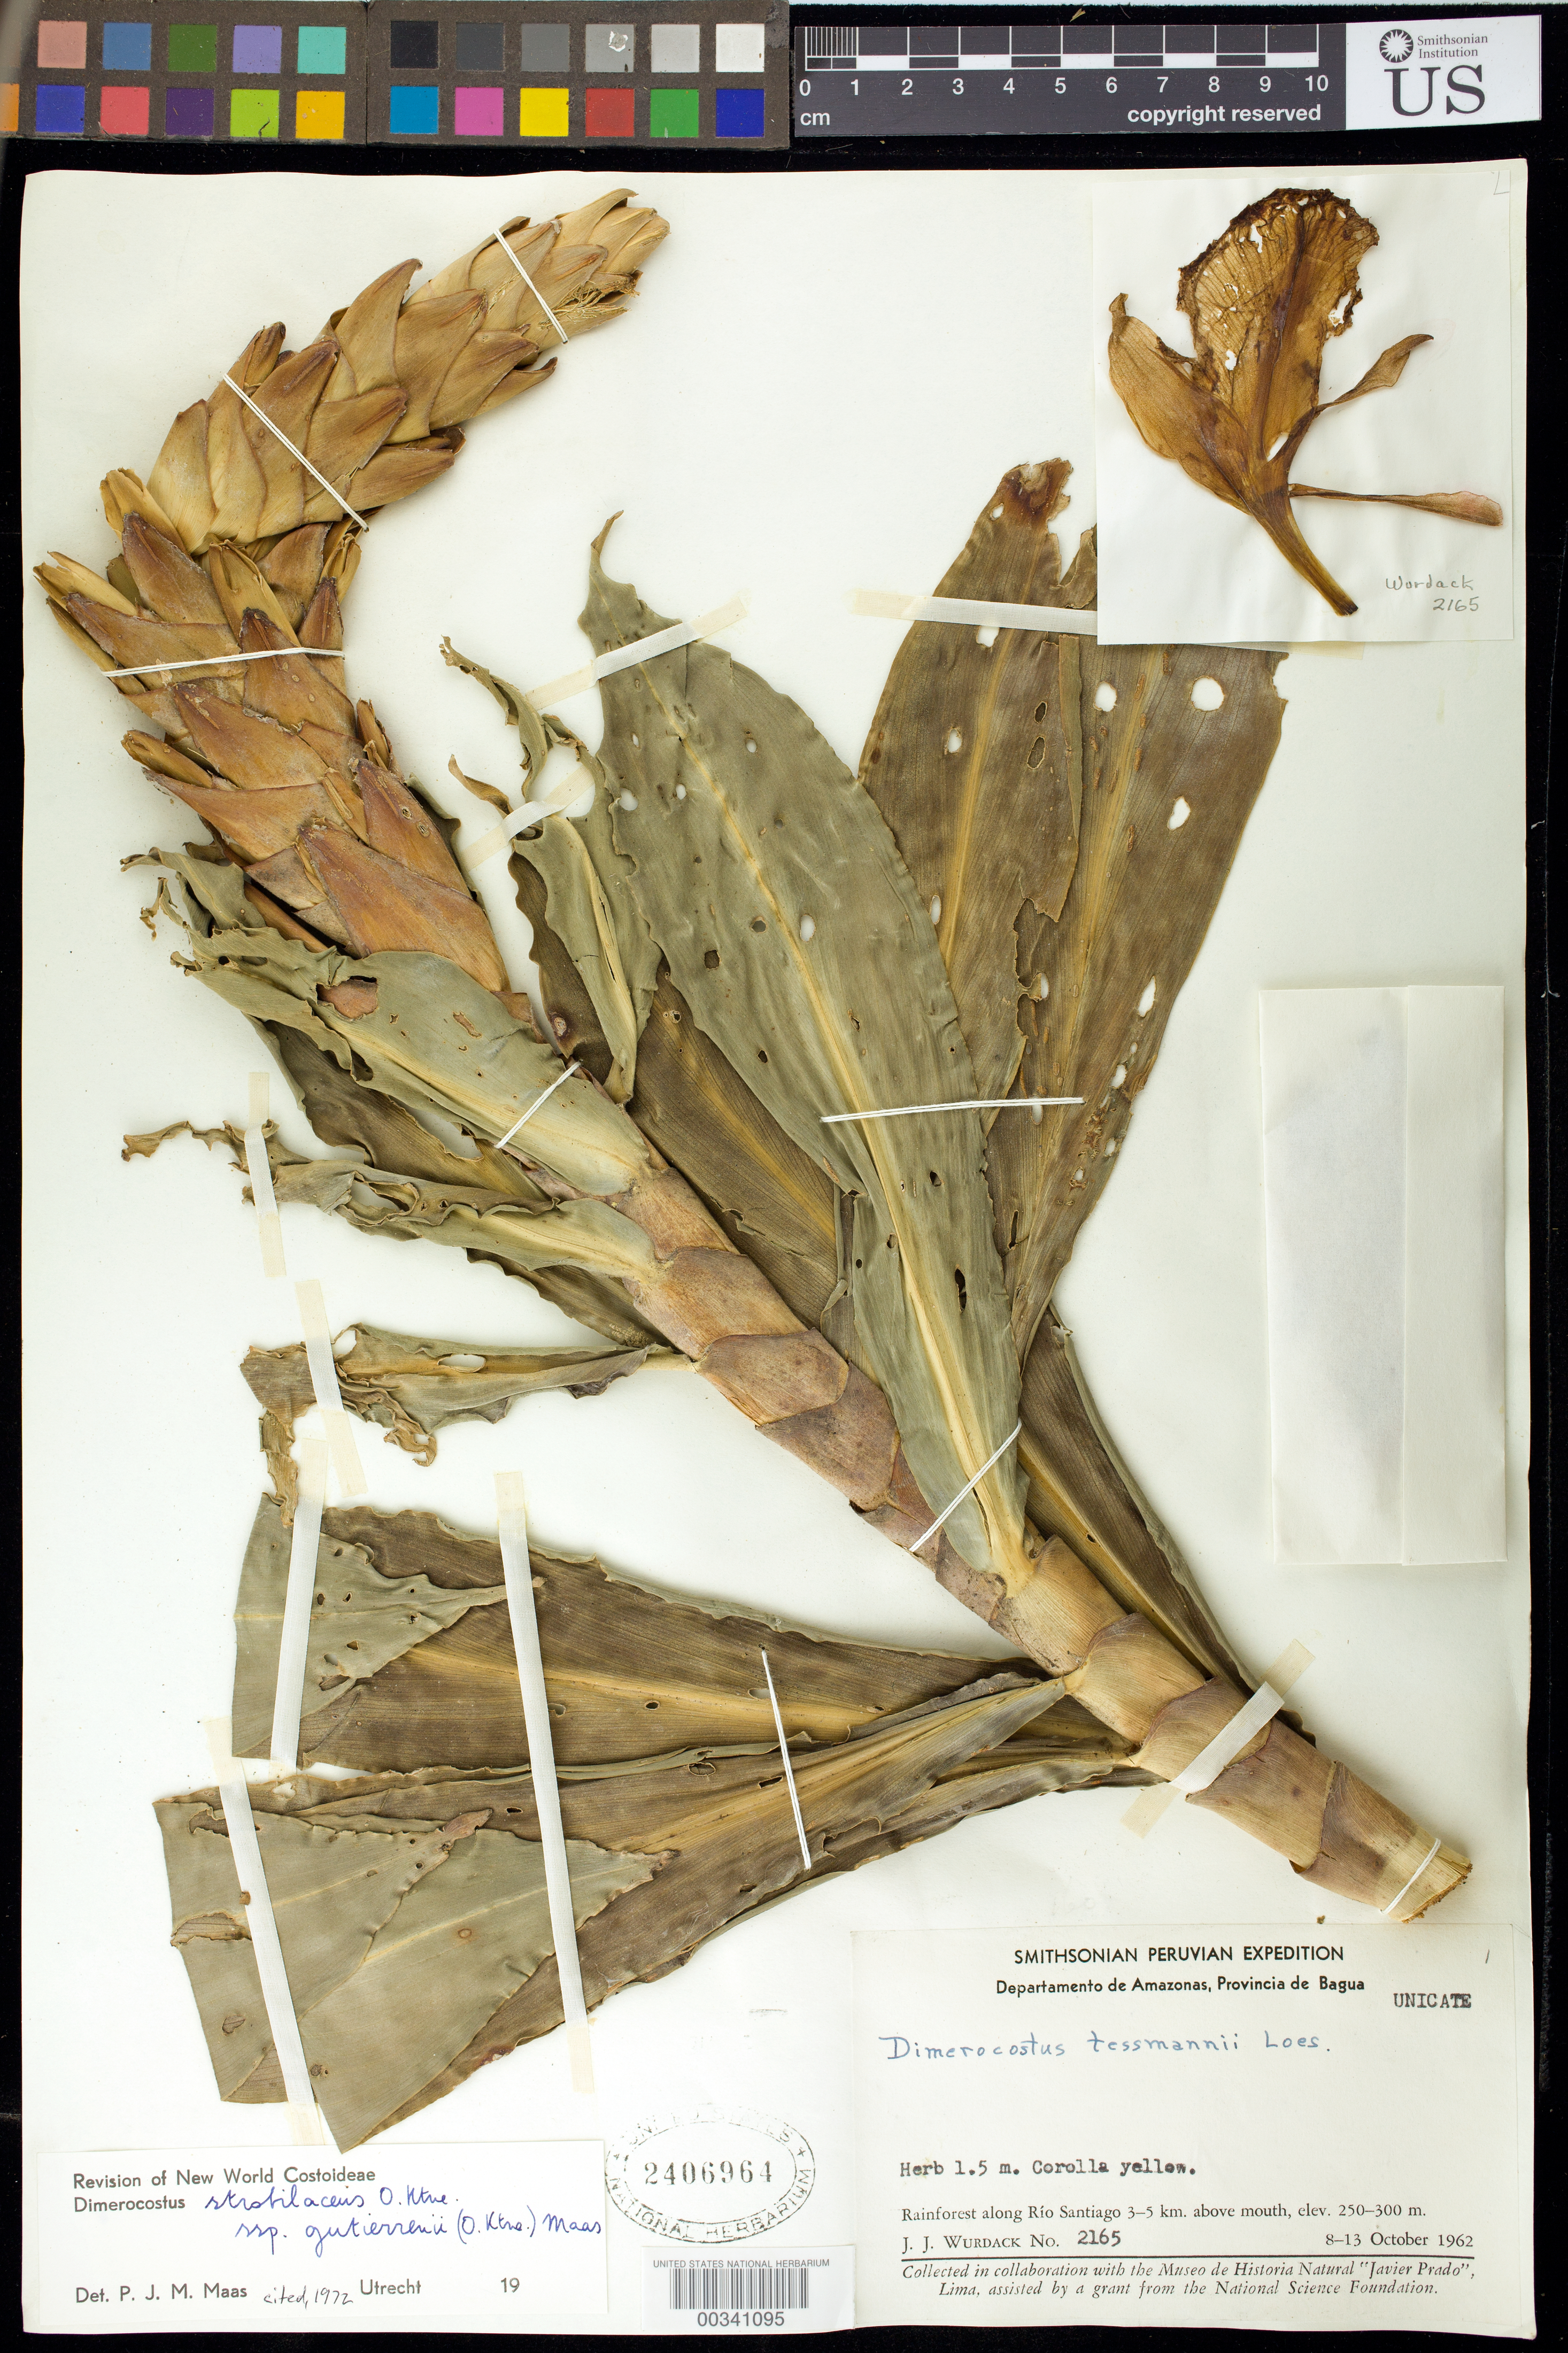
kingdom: Plantae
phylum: Tracheophyta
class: Liliopsida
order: Zingiberales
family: Costaceae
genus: Dimerocostus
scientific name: Dimerocostus strobilaceus subsp. gutierrezii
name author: (Kuntze) Maas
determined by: Maas, Paul J. M.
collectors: J. J. Wurdack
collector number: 2165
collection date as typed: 08 Oct 1962 to 13 Oct 1962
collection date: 1962-10-08/1962-10-13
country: Peru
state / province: Amazonas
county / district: Bagua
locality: rainforest along Río Santiago 3 - 5 km above mouth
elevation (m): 250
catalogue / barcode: US 2406964